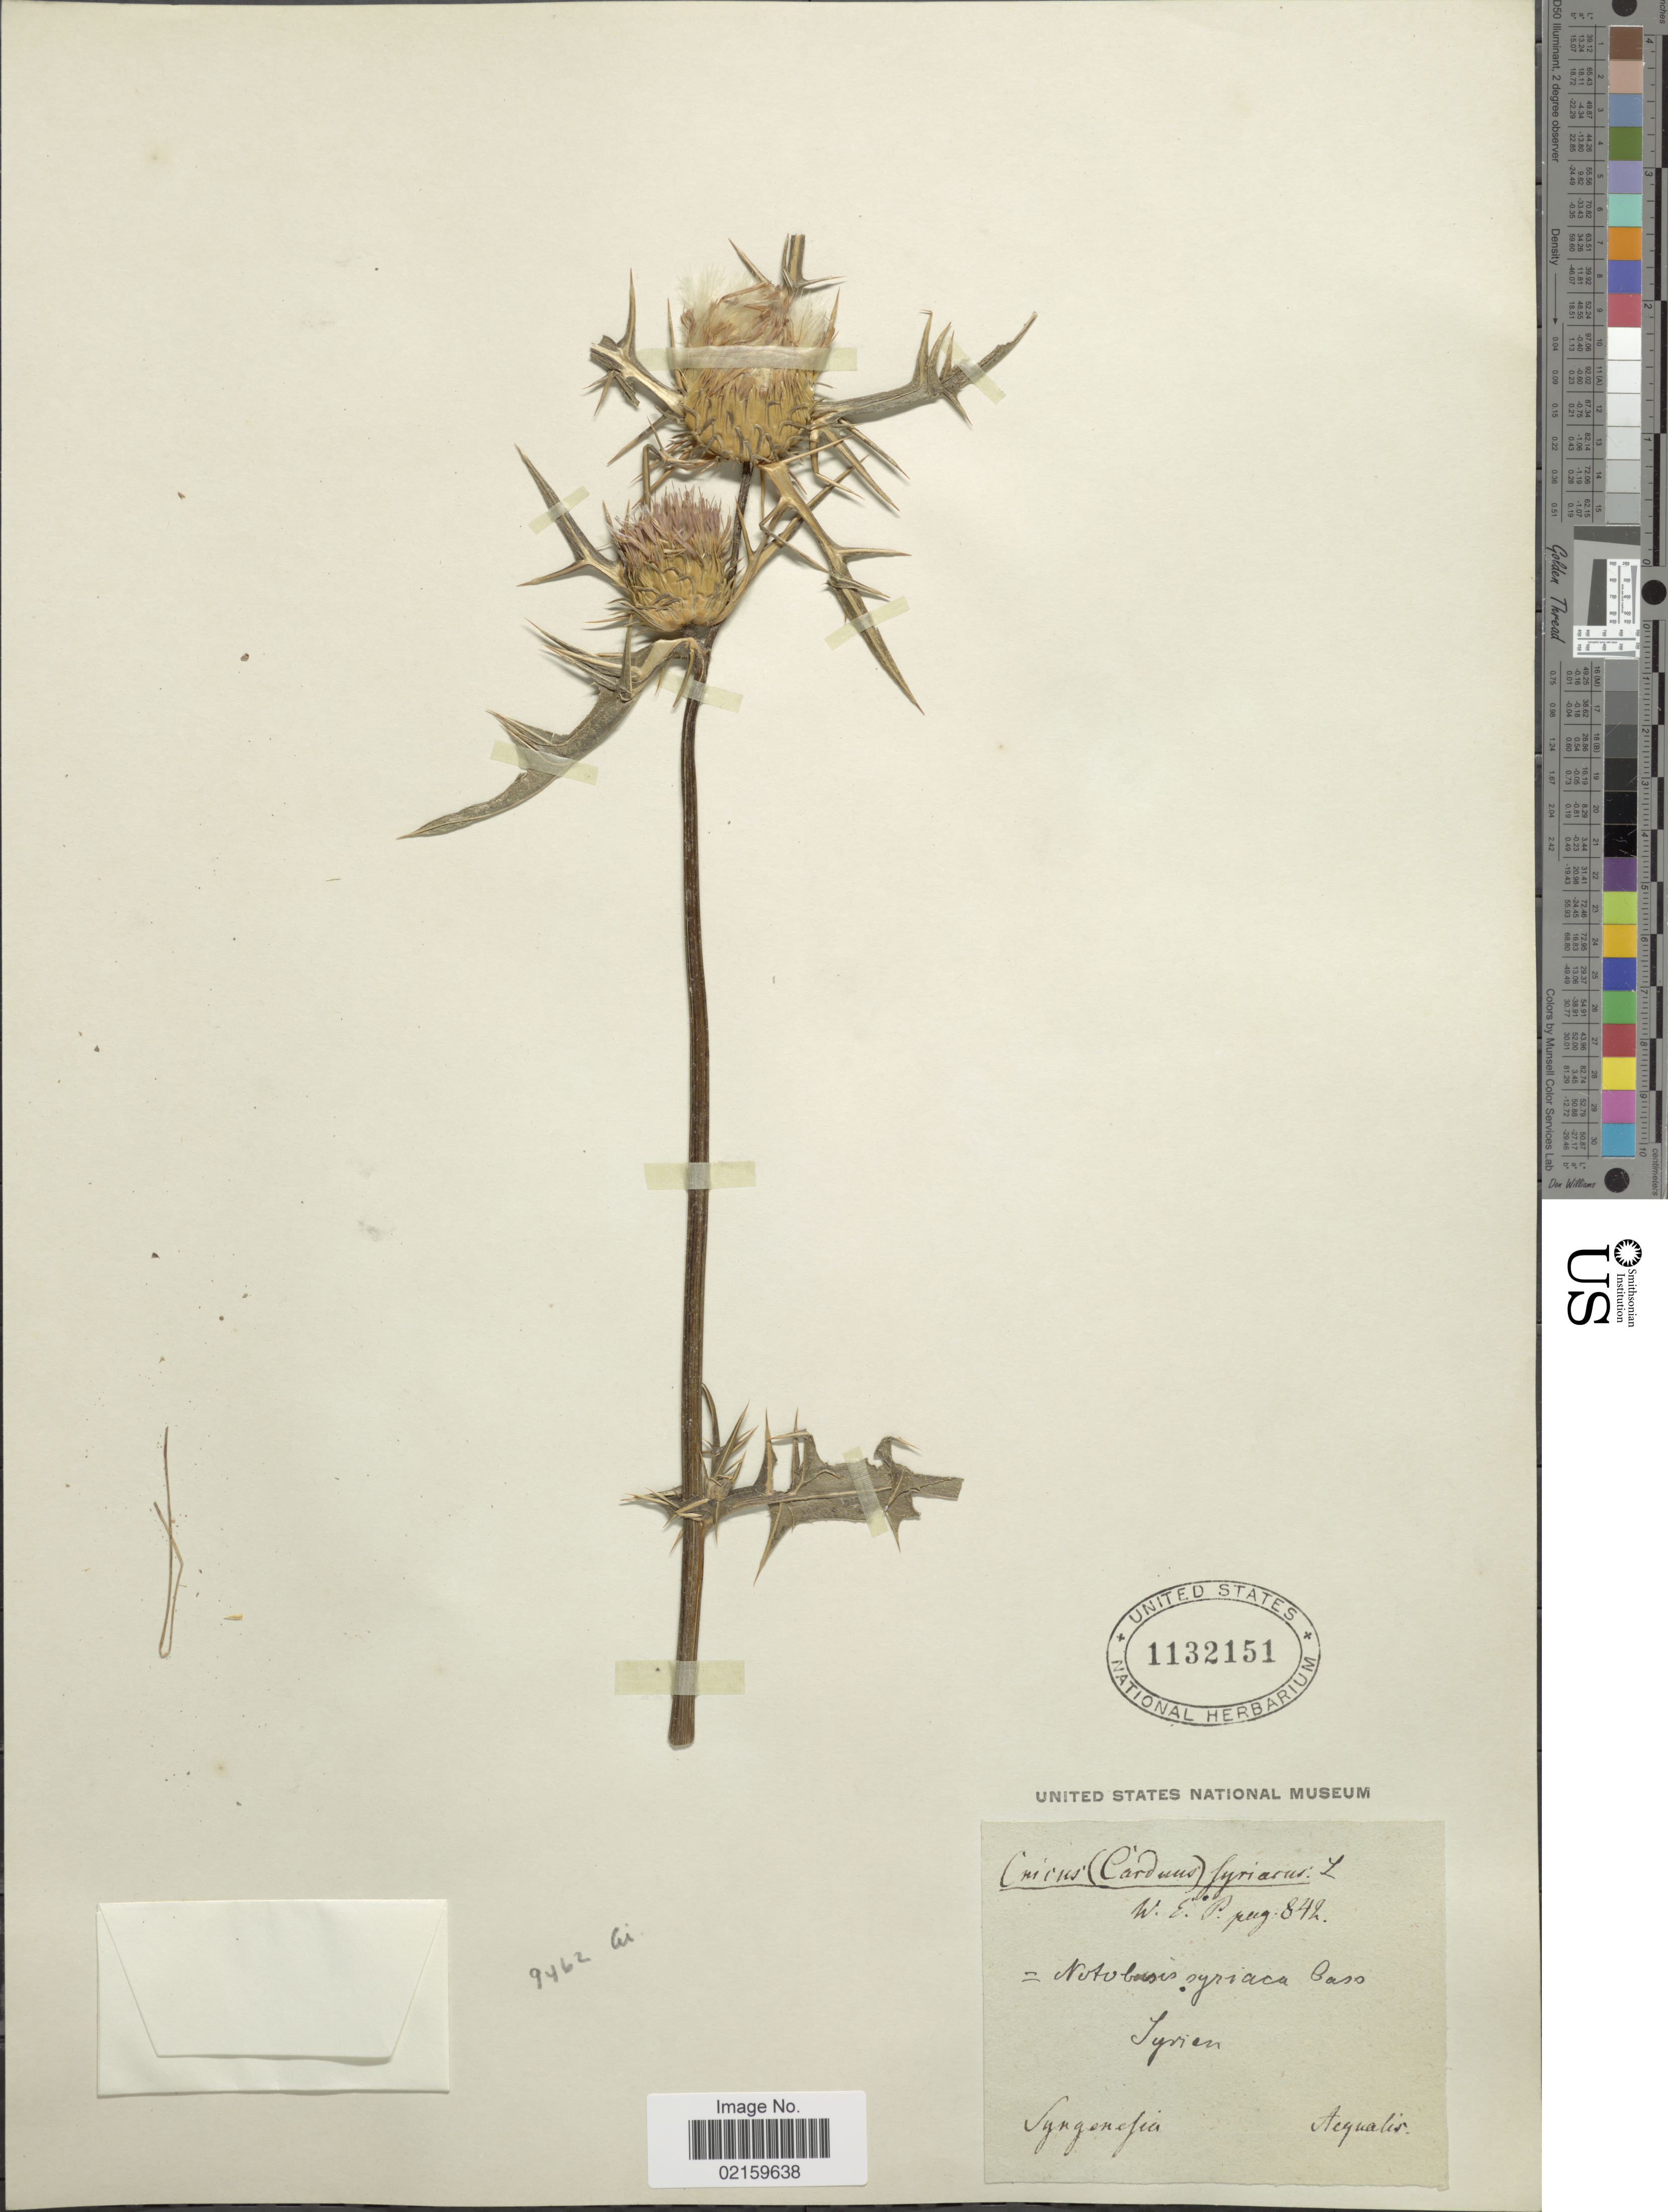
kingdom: Plantae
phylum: Tracheophyta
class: Magnoliopsida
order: Asterales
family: Asteraceae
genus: Notobasis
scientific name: Notobasis syriaca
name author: (L.) Cass.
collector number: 842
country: Syria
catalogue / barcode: US 1132151